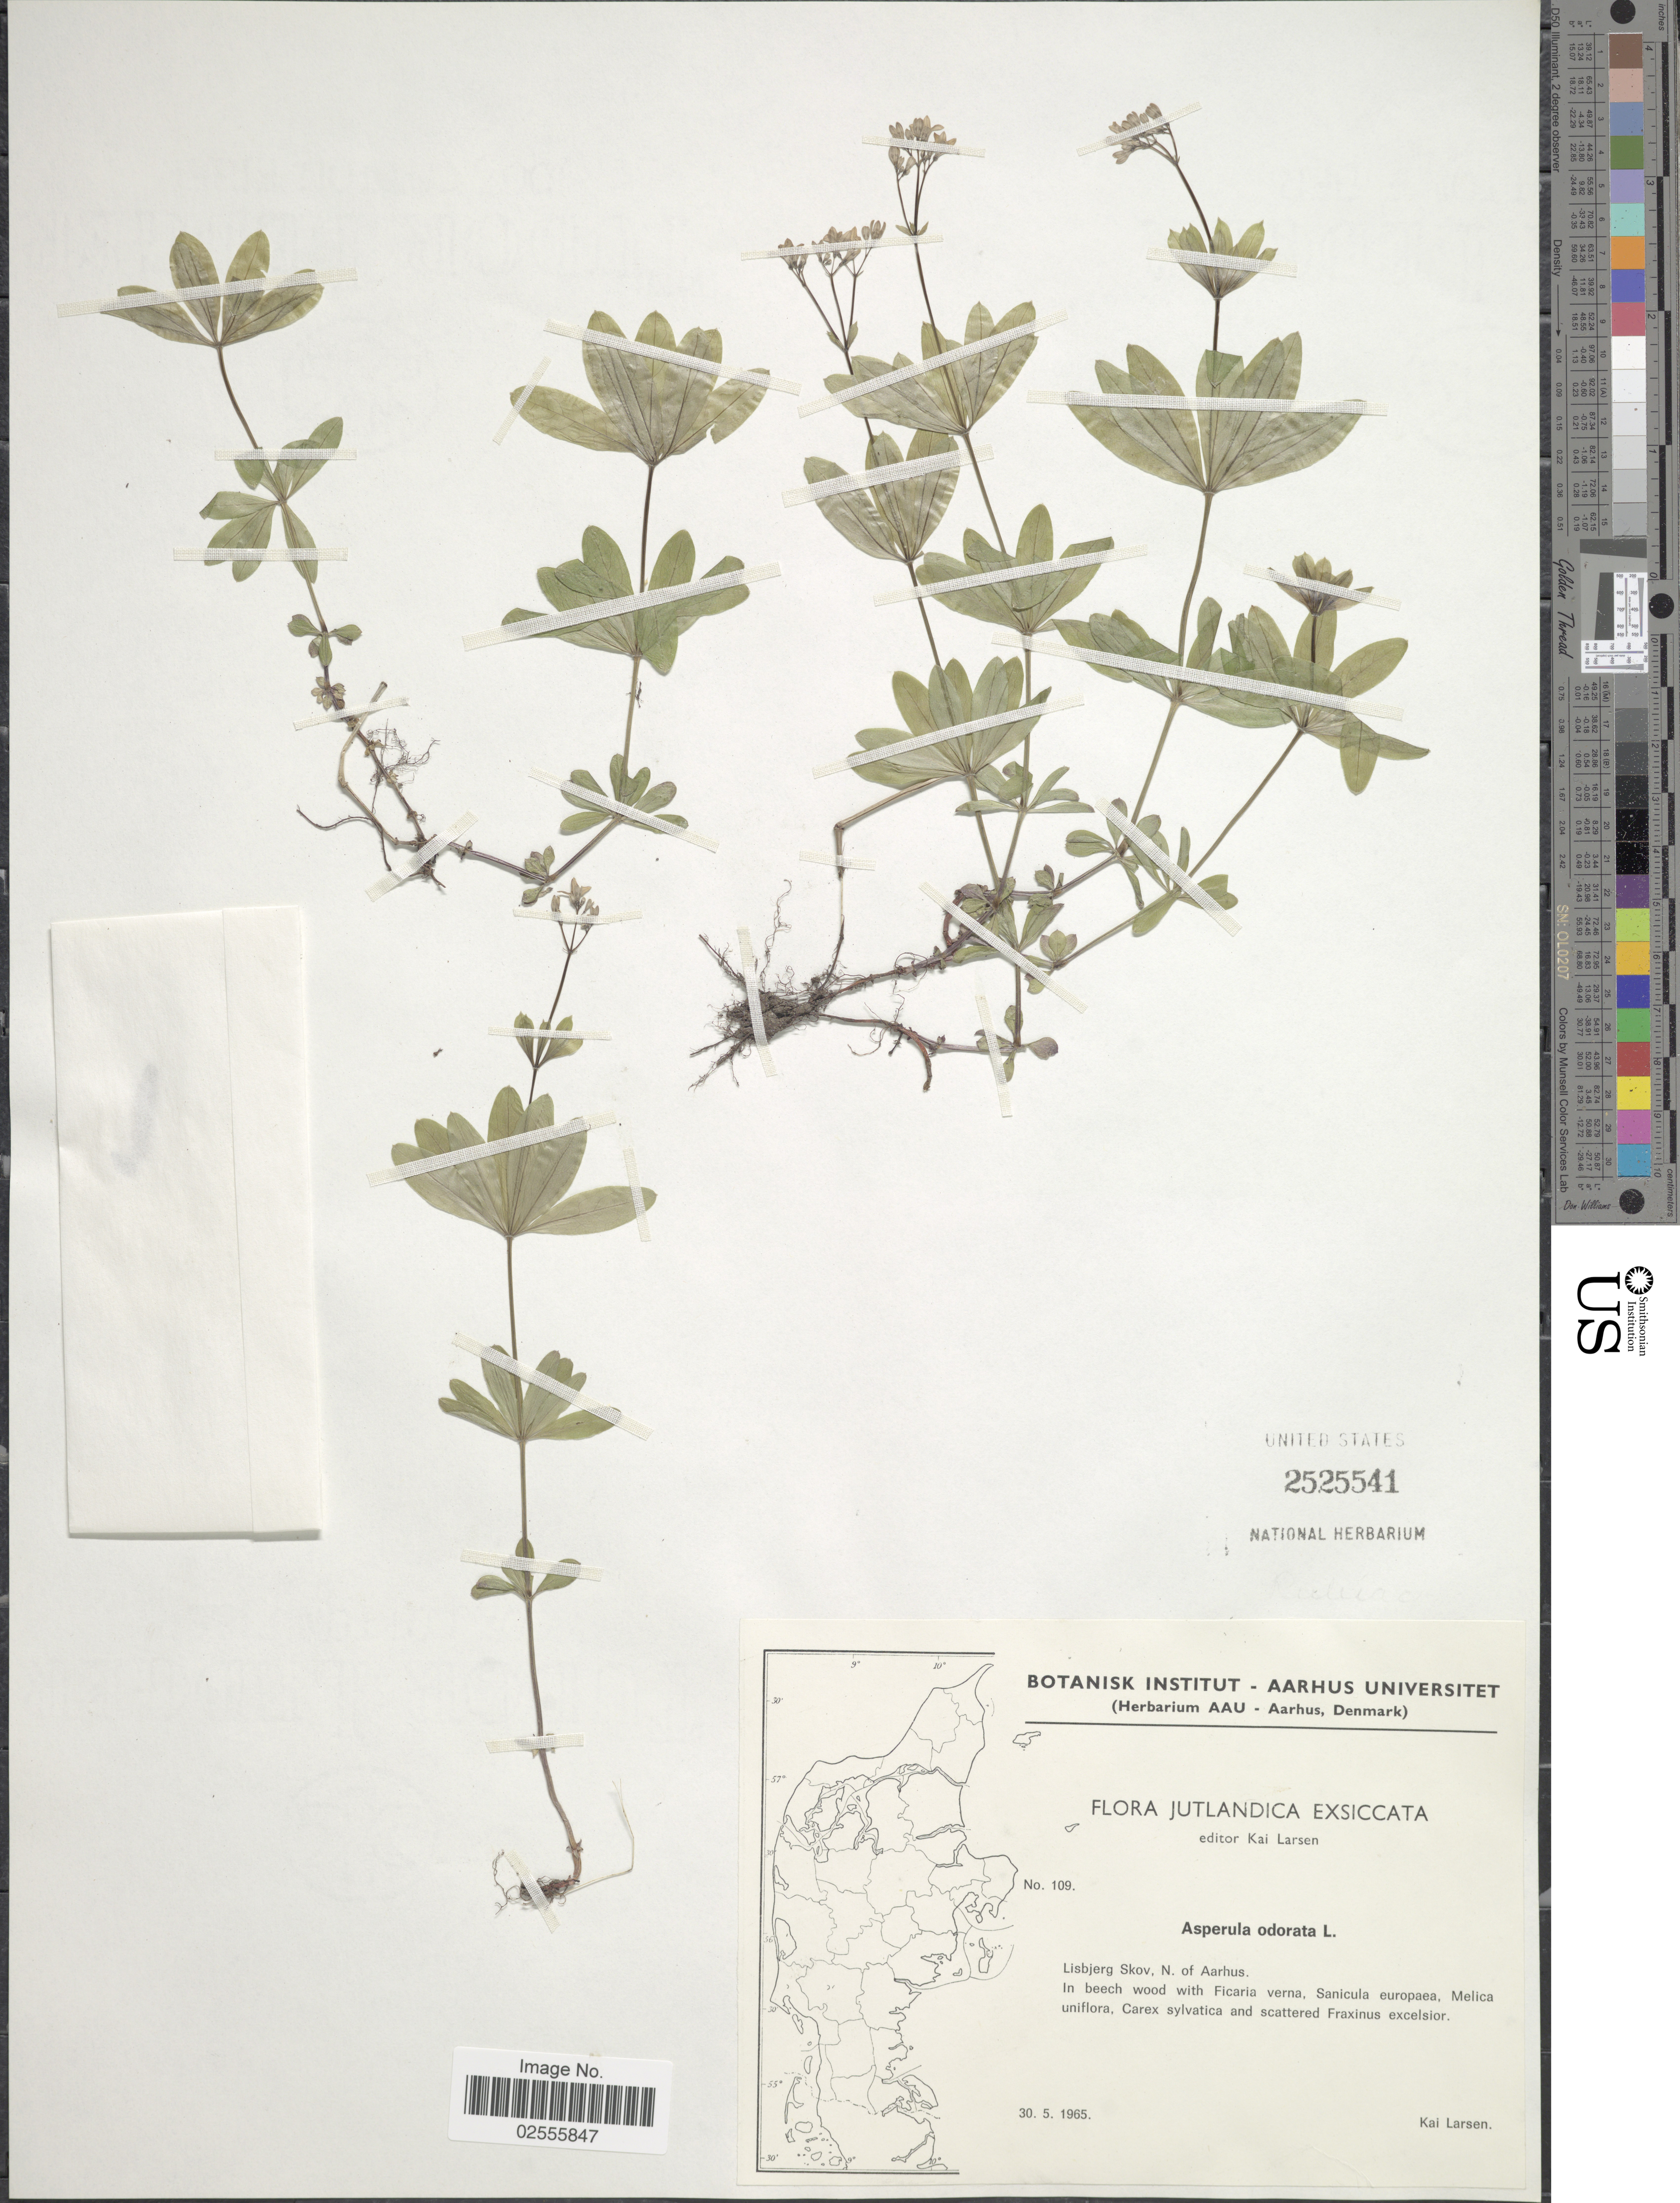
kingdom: Plantae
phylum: Tracheophyta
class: Magnoliopsida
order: Gentianales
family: Rubiaceae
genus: Asperula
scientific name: Asperula odorata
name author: L.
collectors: K. Larsen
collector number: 109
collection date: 1965-05-30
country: Denmark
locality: Jutlandica, Lisbjerg Skov, N. of Aarhus, in beech wood.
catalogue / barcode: US 2525541